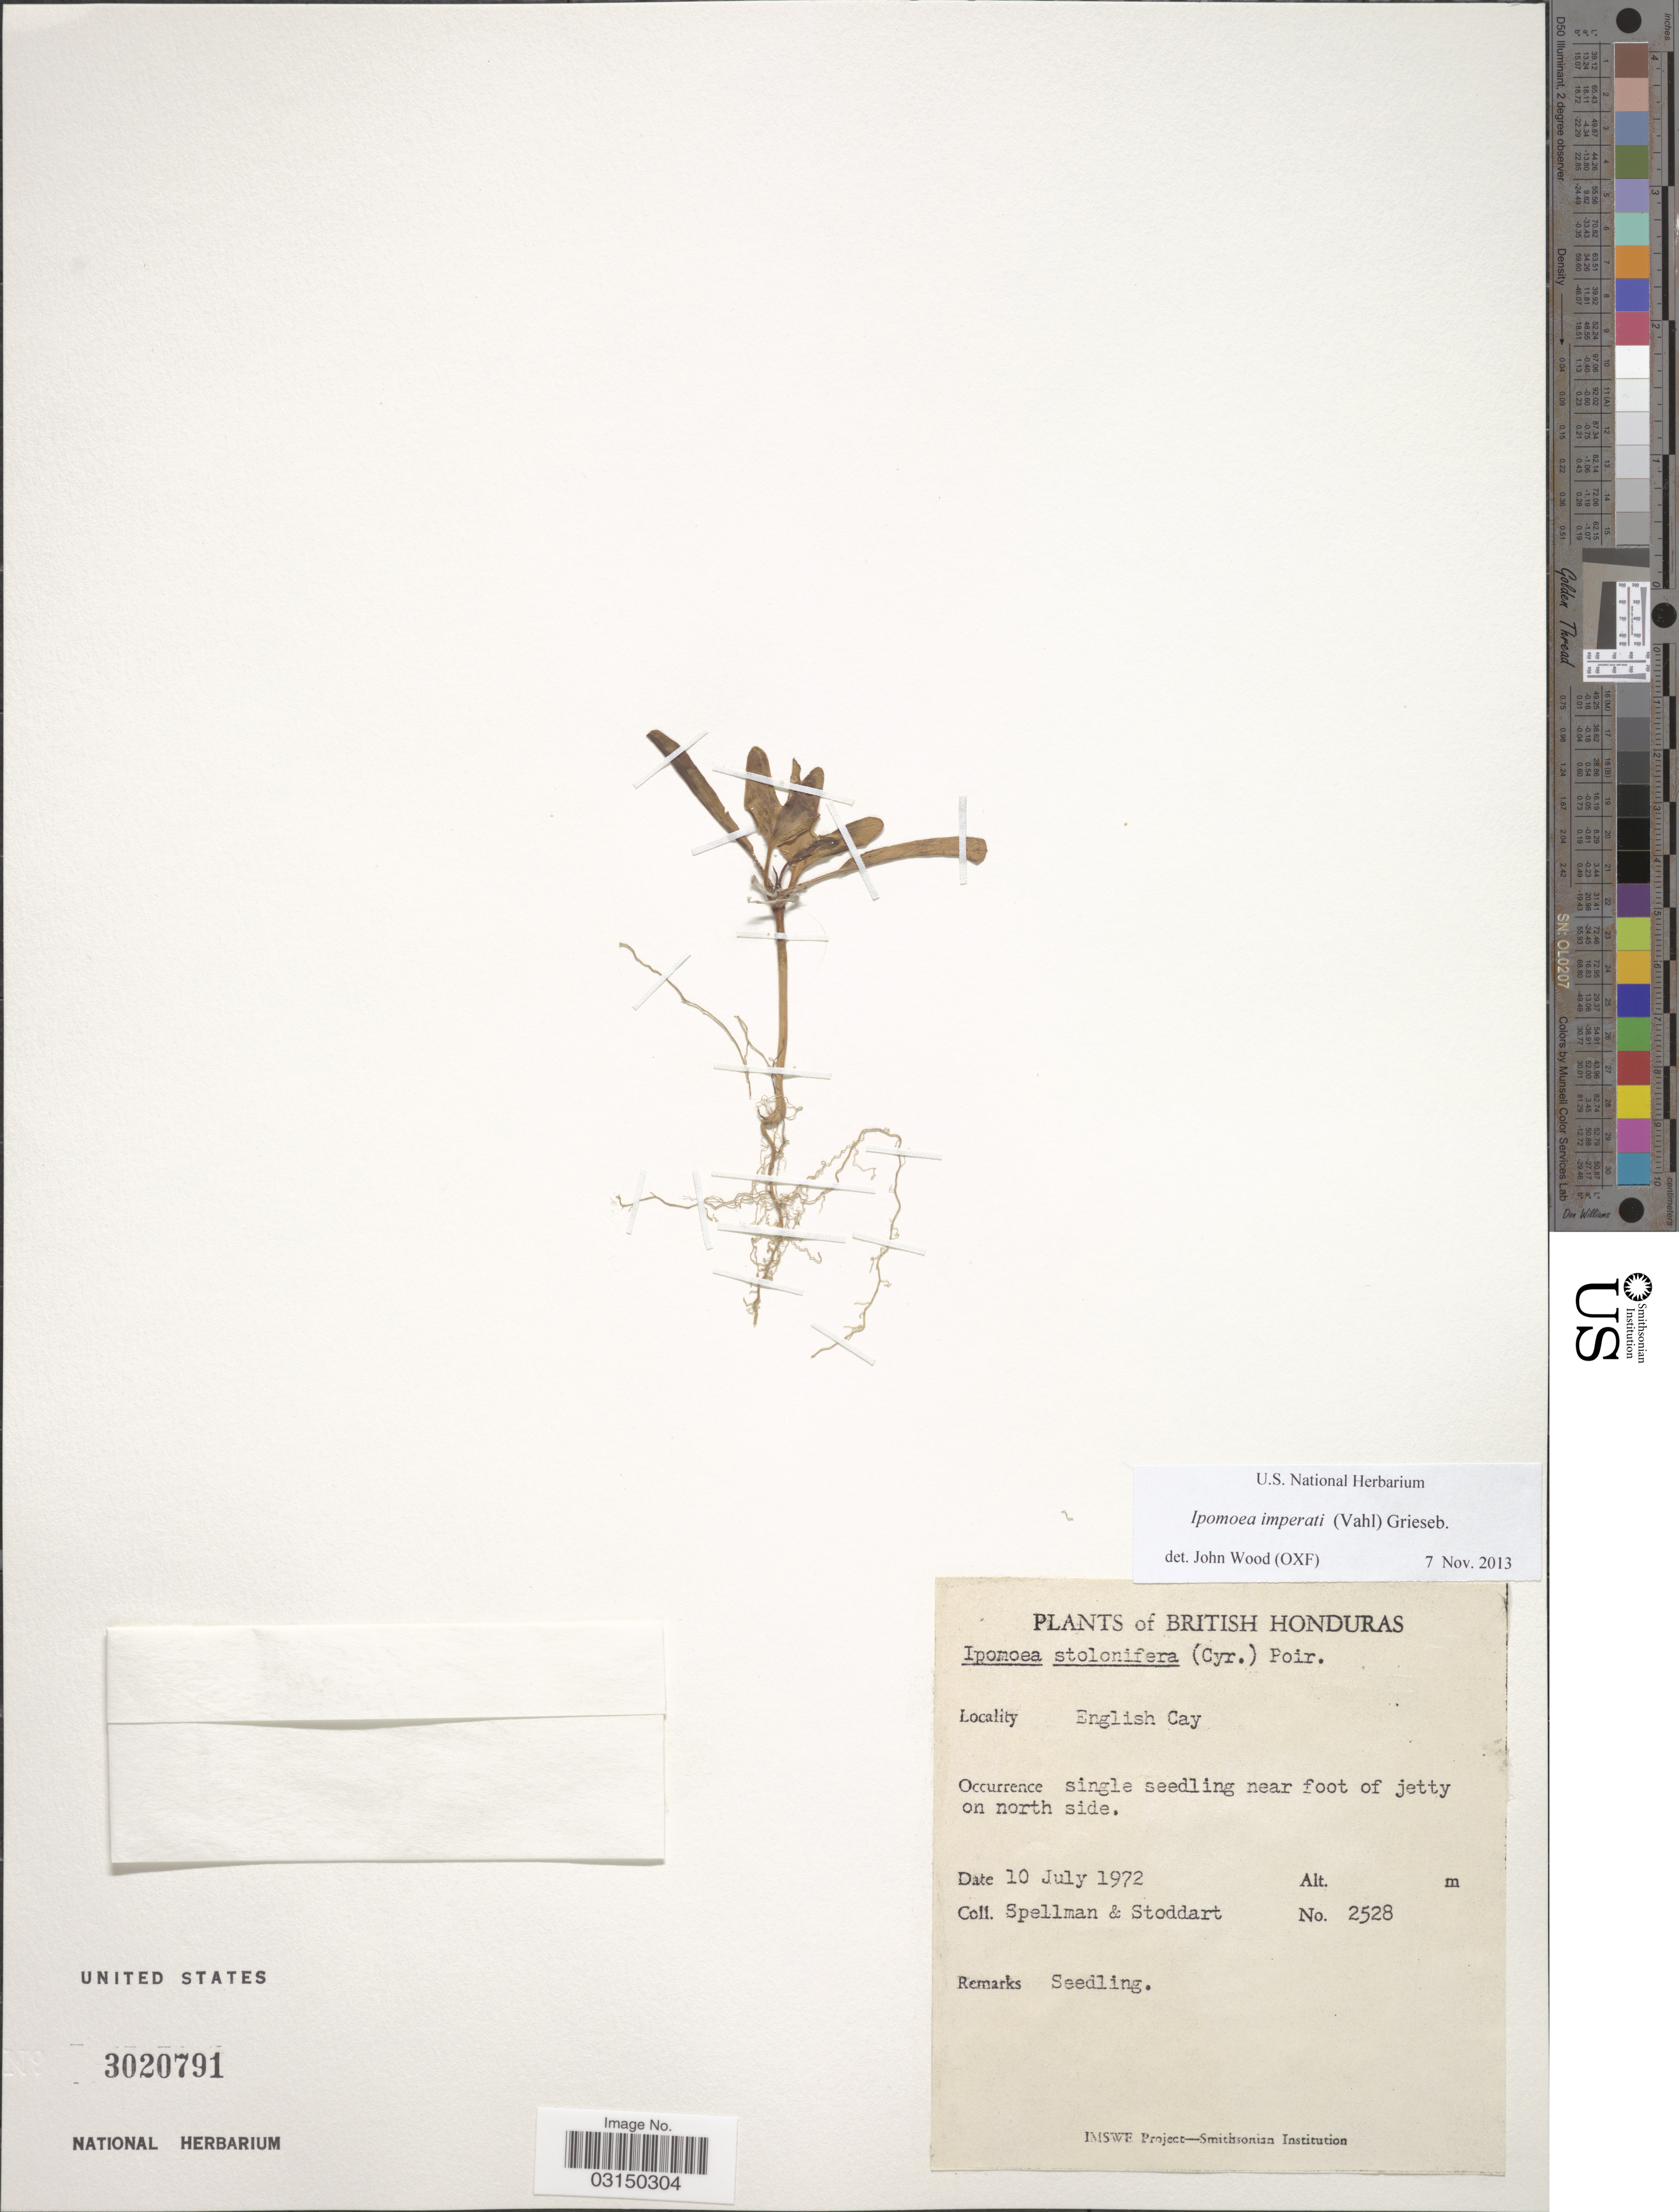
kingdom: Plantae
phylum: Tracheophyta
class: Magnoliopsida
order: Solanales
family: Convolvulaceae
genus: Ipomoea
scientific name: Ipomoea imperati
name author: (Vahl) Griseb.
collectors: Spellman, -- & -. Stoddart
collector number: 2528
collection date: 1972-07-10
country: Belize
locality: British Honduras. English Cay.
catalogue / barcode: US 3020791